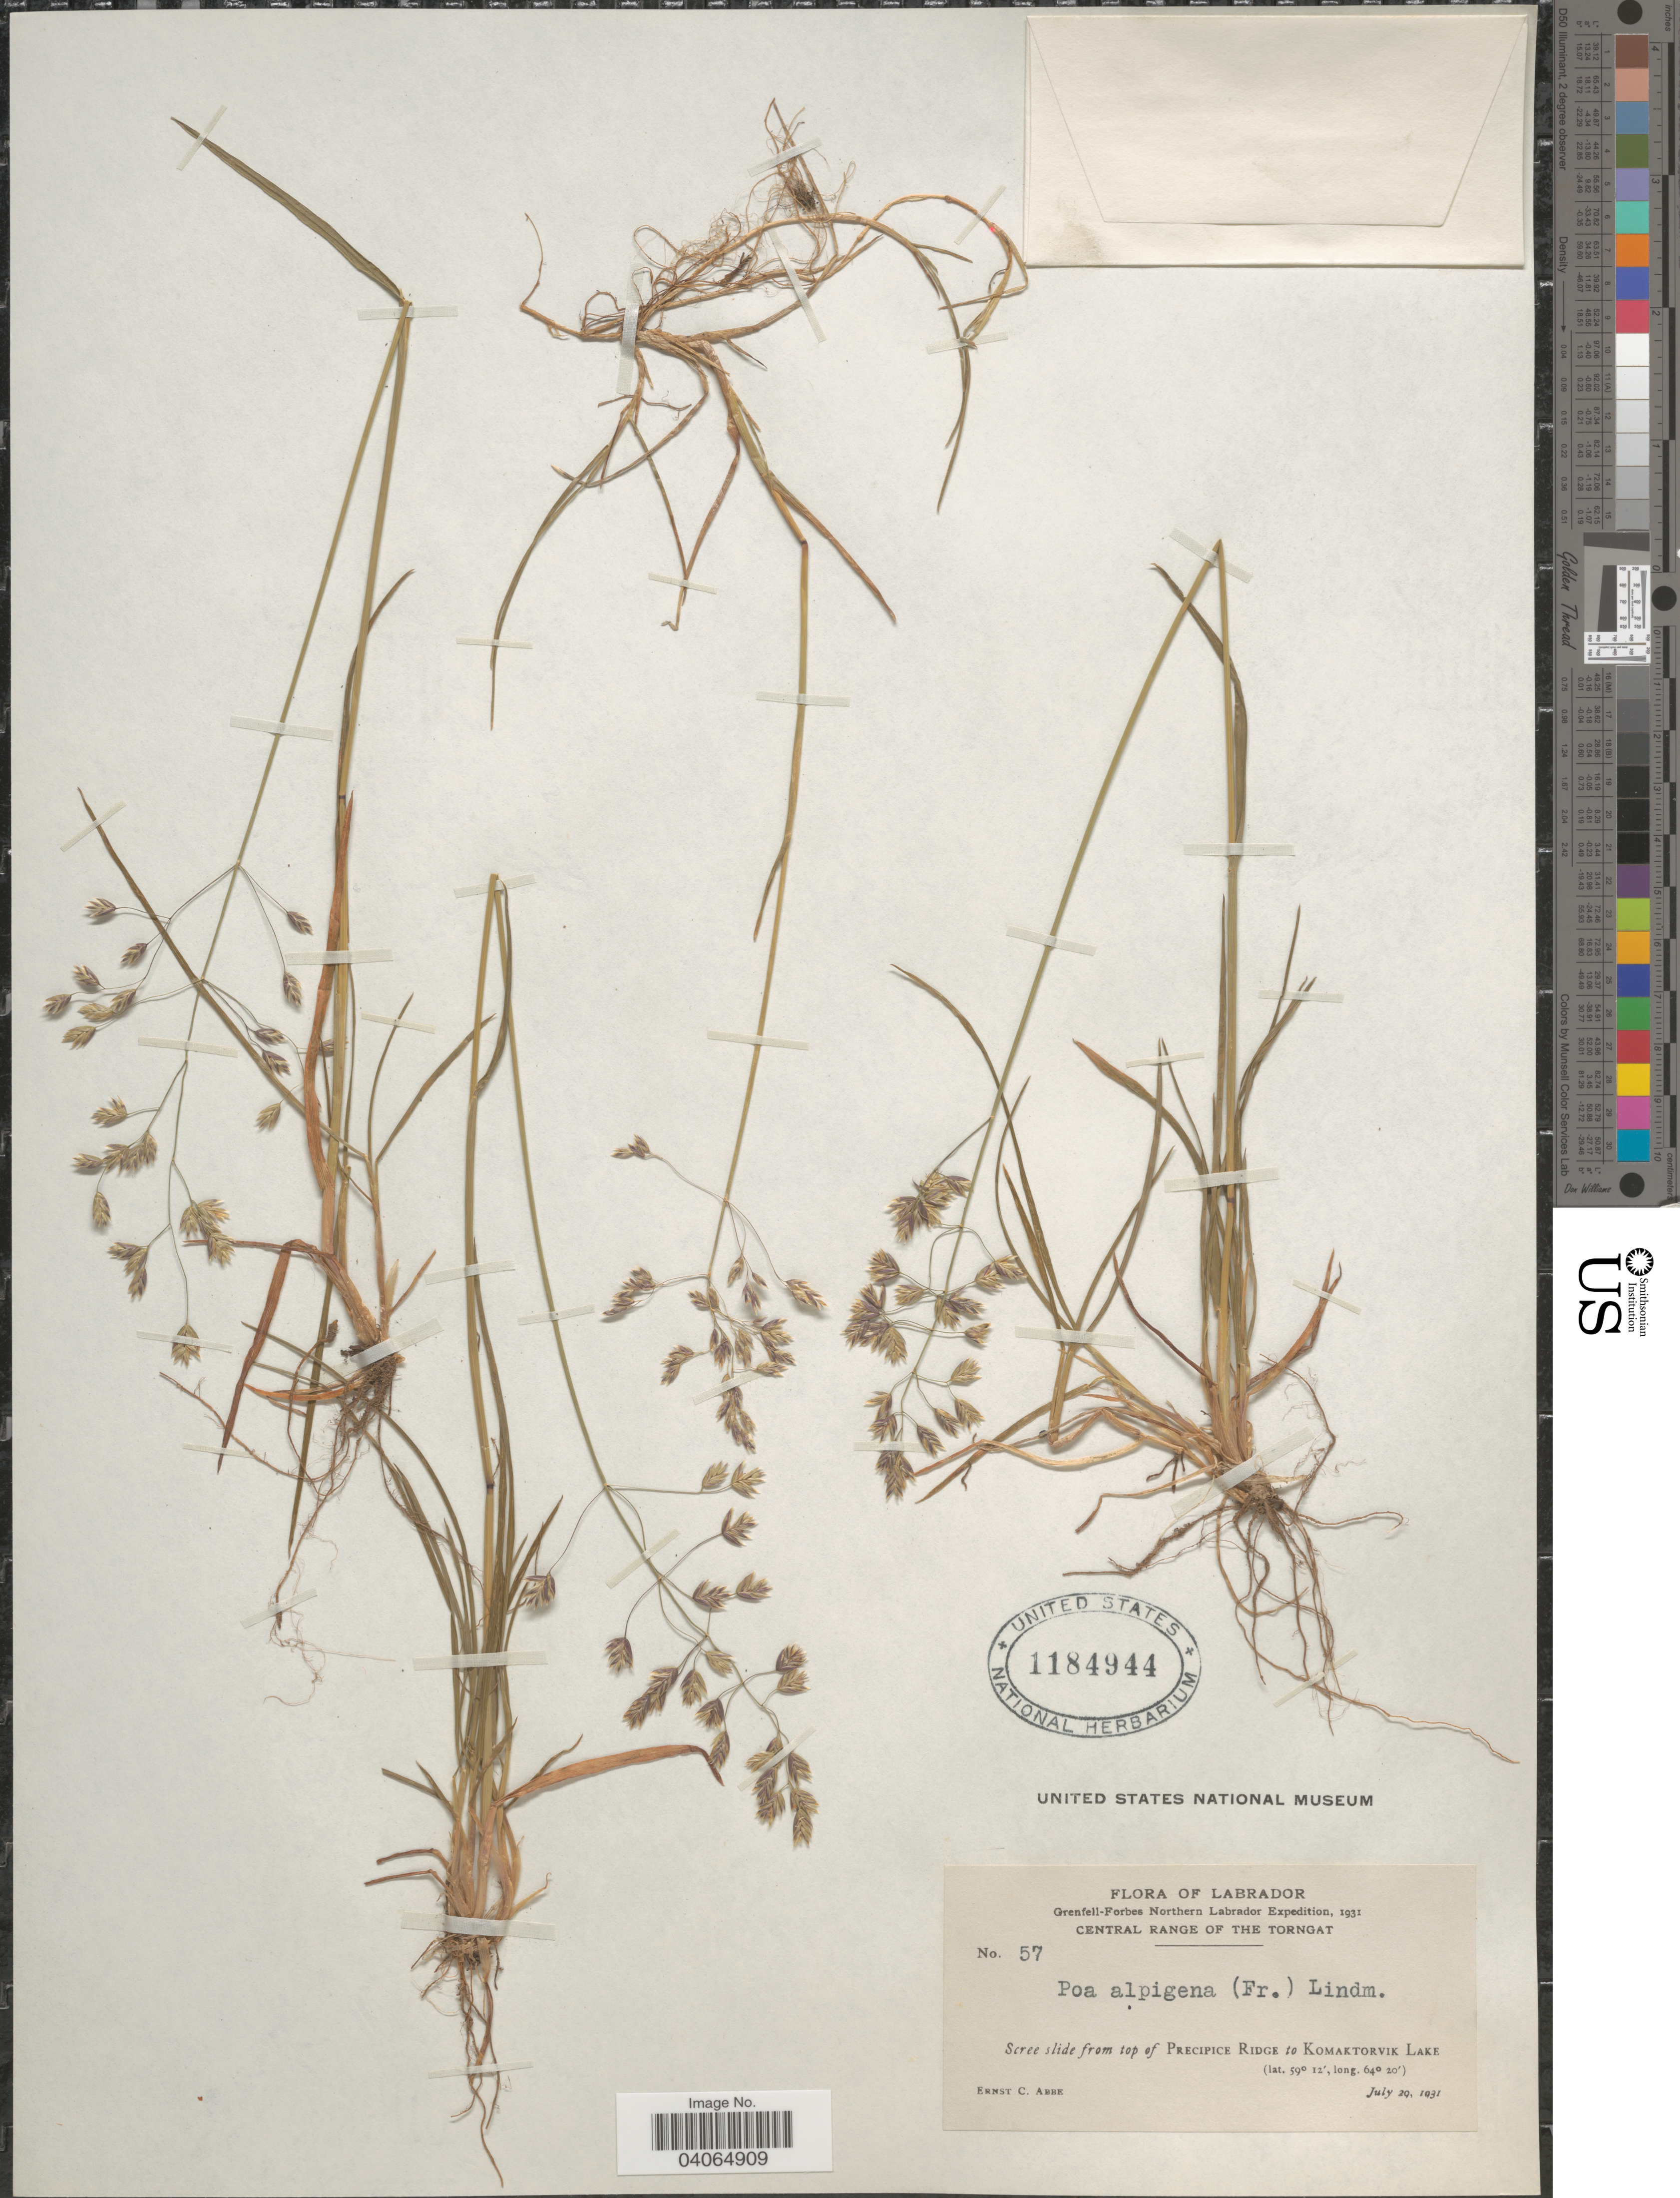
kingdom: Plantae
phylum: Tracheophyta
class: Liliopsida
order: Poales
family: Poaceae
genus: Poa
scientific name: Poa pratensis subsp. alpigena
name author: (Lindm.) Hiitonen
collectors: E. C. Abbe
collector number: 57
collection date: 1931-07-29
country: Canada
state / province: Newfoundland and Labrador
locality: Labrador. Grenfell-Forbes Northern Labrador Expedition, 1931. Central Range of the Torngat. From top of Precipice Ridge to Komaktorvik Lake.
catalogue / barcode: US 1184944